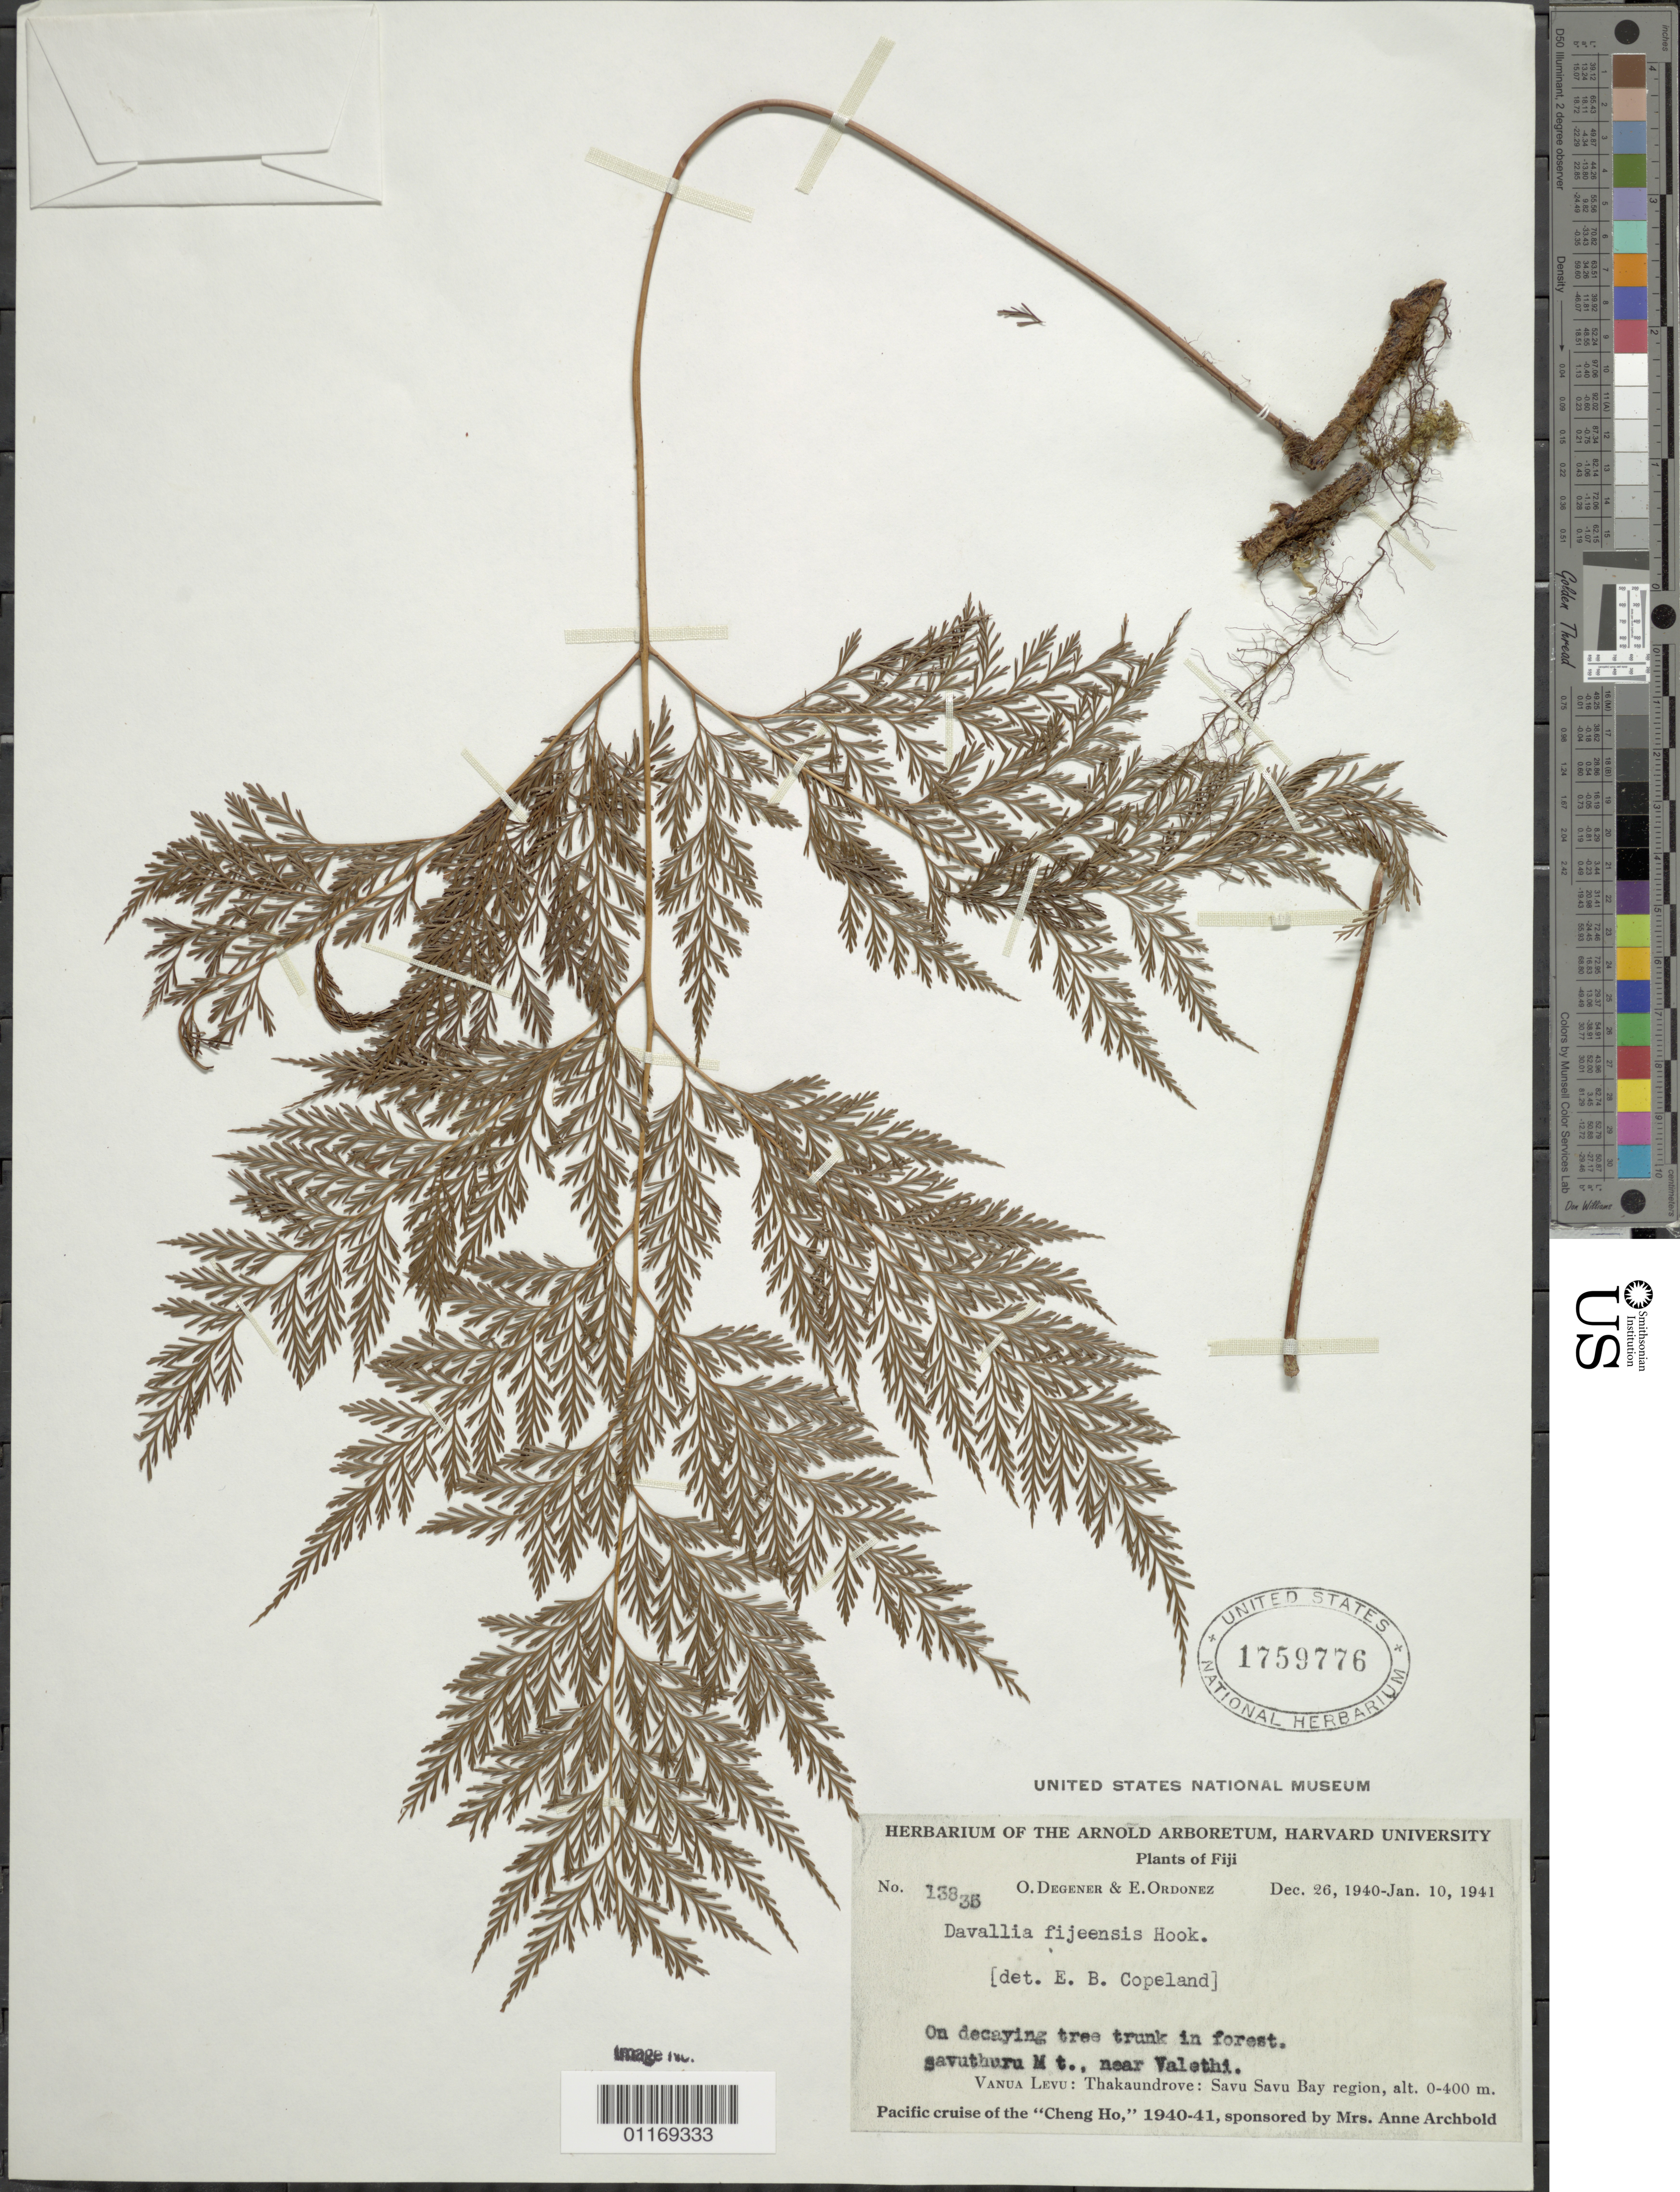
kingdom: Plantae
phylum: Tracheophyta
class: Polypodiopsida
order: Polypodiales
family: Davalliaceae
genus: Davallia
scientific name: Davallia fejeensis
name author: Hook.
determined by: Copeland, E. B.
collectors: O. Degener & E. Ordonez.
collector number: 13835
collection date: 1940-12-26/1941-01-10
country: Fiji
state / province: Thakaundrove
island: Vanua Levu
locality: Savu savu Bay region, Vatunivuamonde Mt.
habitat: in forest.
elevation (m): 0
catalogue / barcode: US 1759776